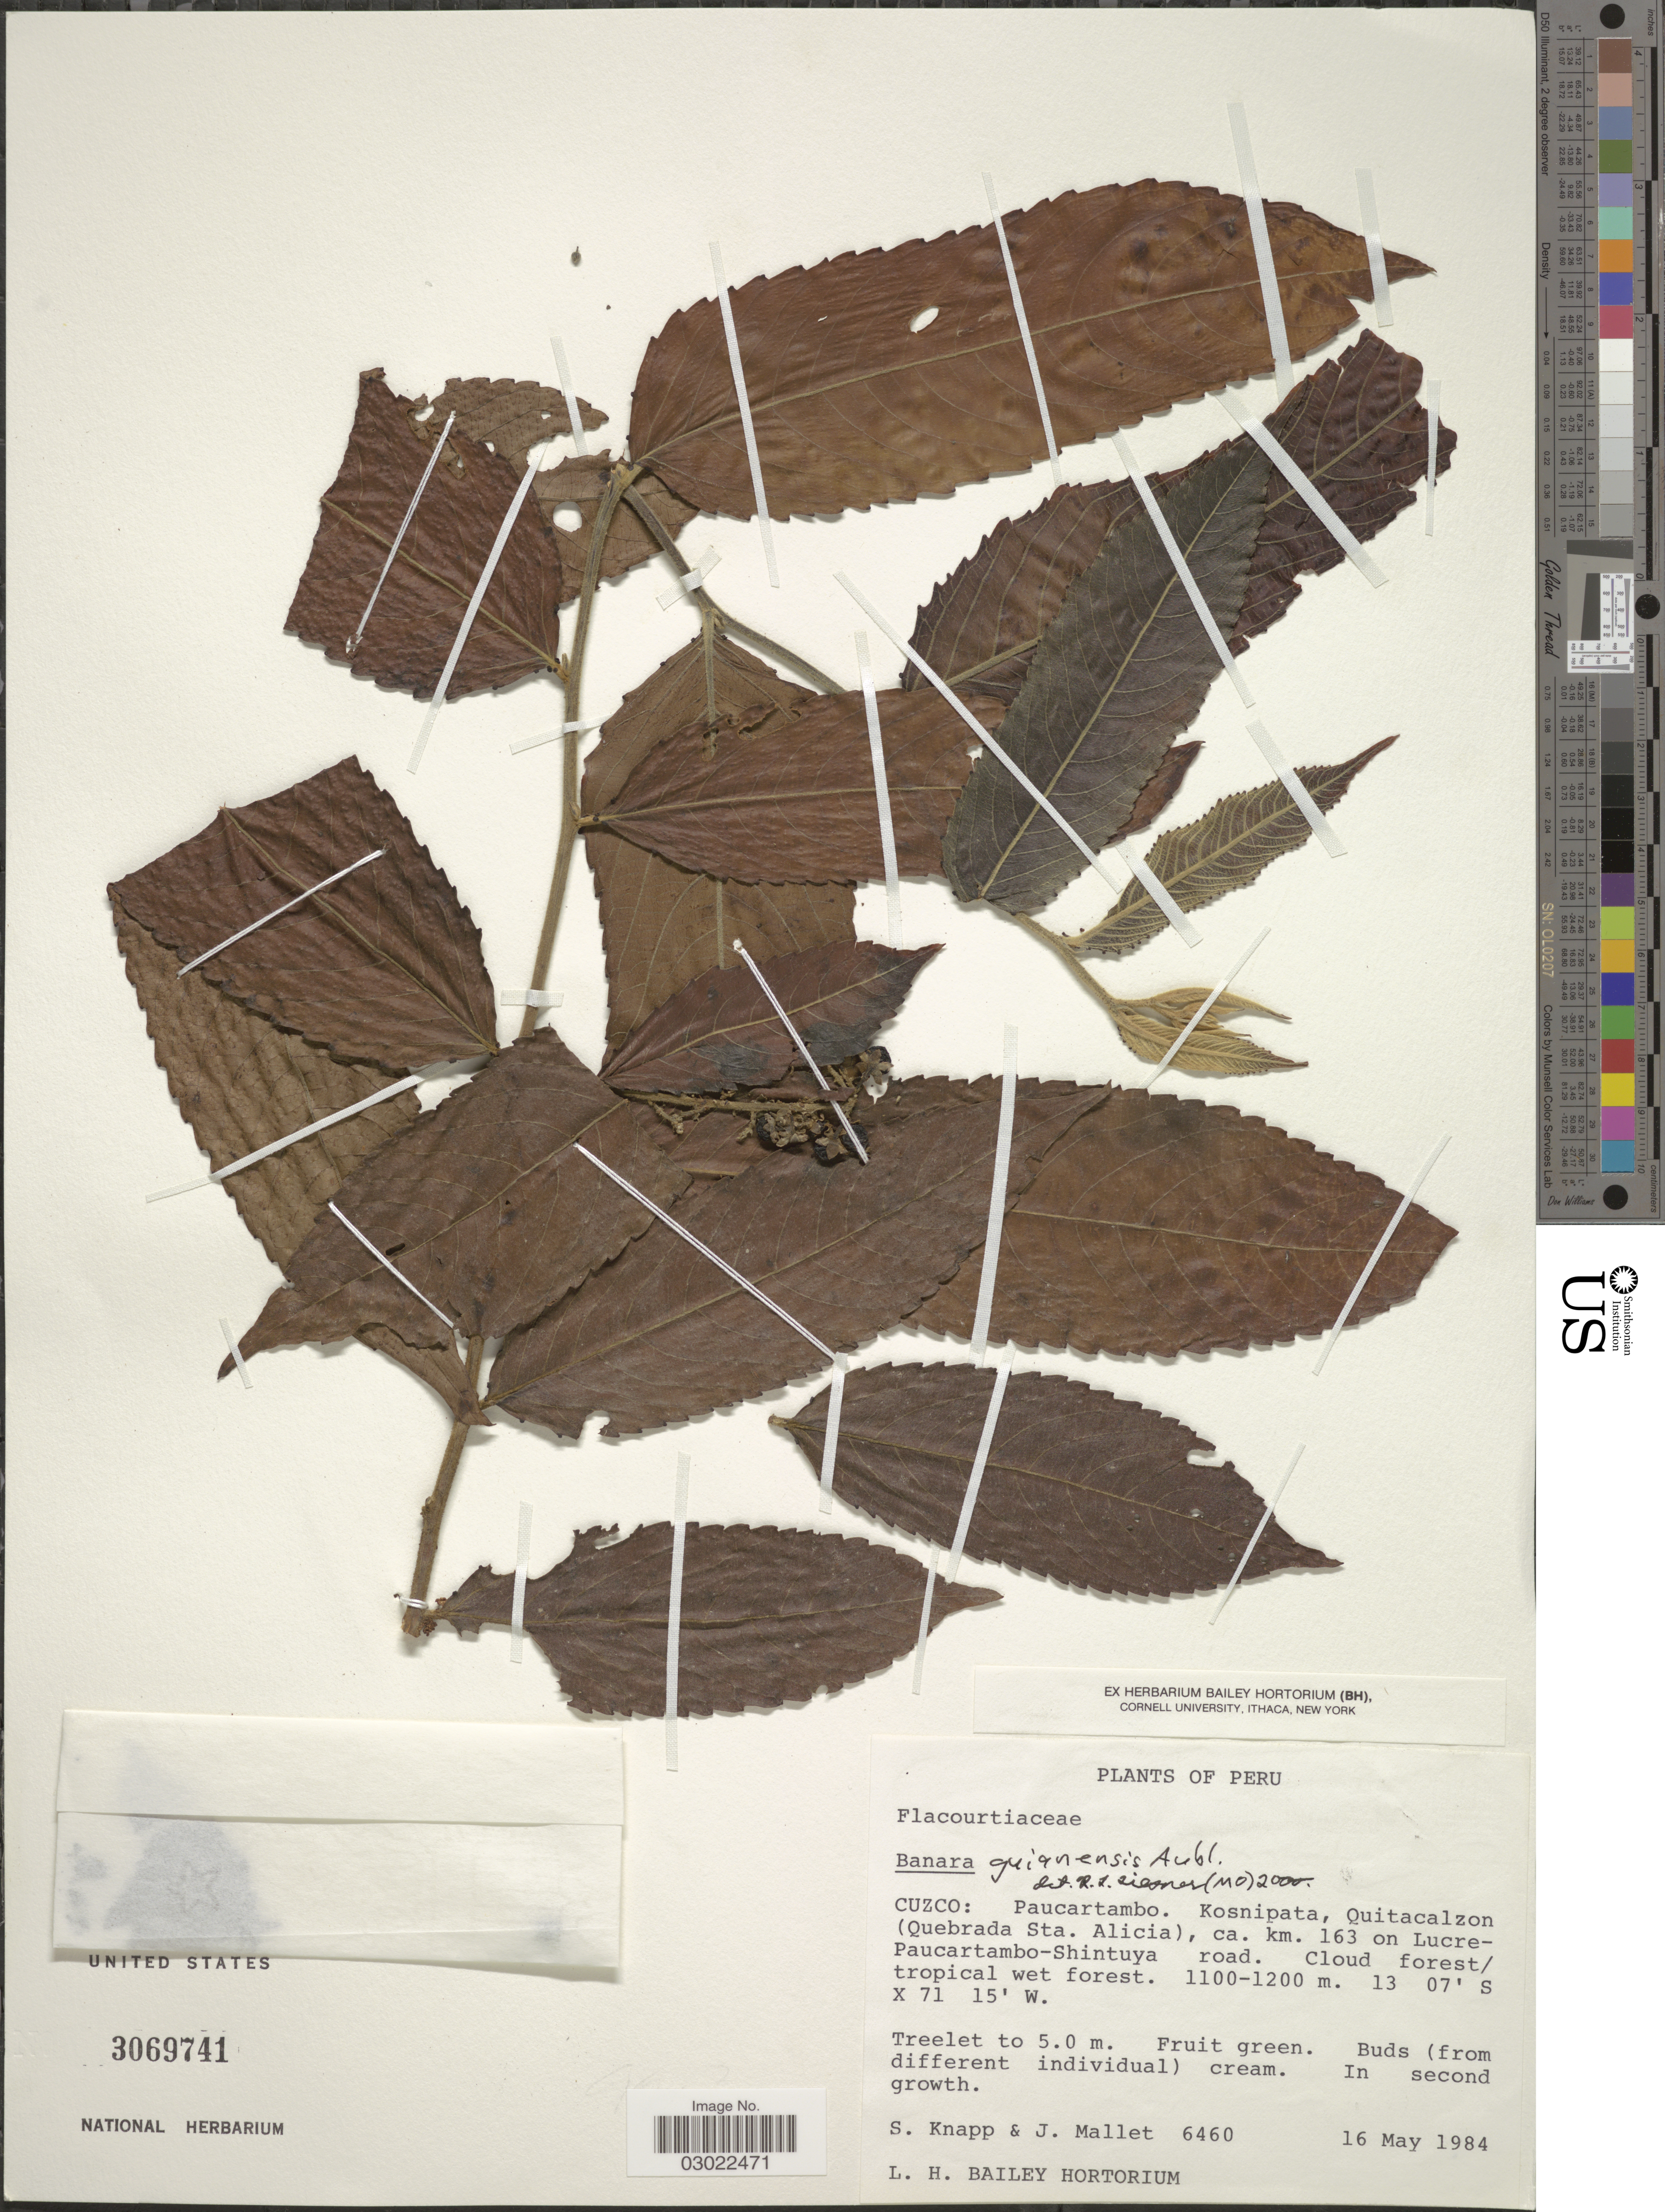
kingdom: Plantae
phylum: Tracheophyta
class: Magnoliopsida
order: Malpighiales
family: Salicaceae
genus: Banara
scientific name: Banara guianensis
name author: Aubl.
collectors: S. Knapp & J. Mallet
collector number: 6460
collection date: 1984-05-16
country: Peru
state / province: Cusco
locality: Cuzco: Paucartambo. Kosnipata, Quitacalzon (Quebrada Sta. Alicia), ca. km. 163 on Lucre-Paucartambo-Shintuya road.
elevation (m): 1100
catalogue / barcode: US 3069741